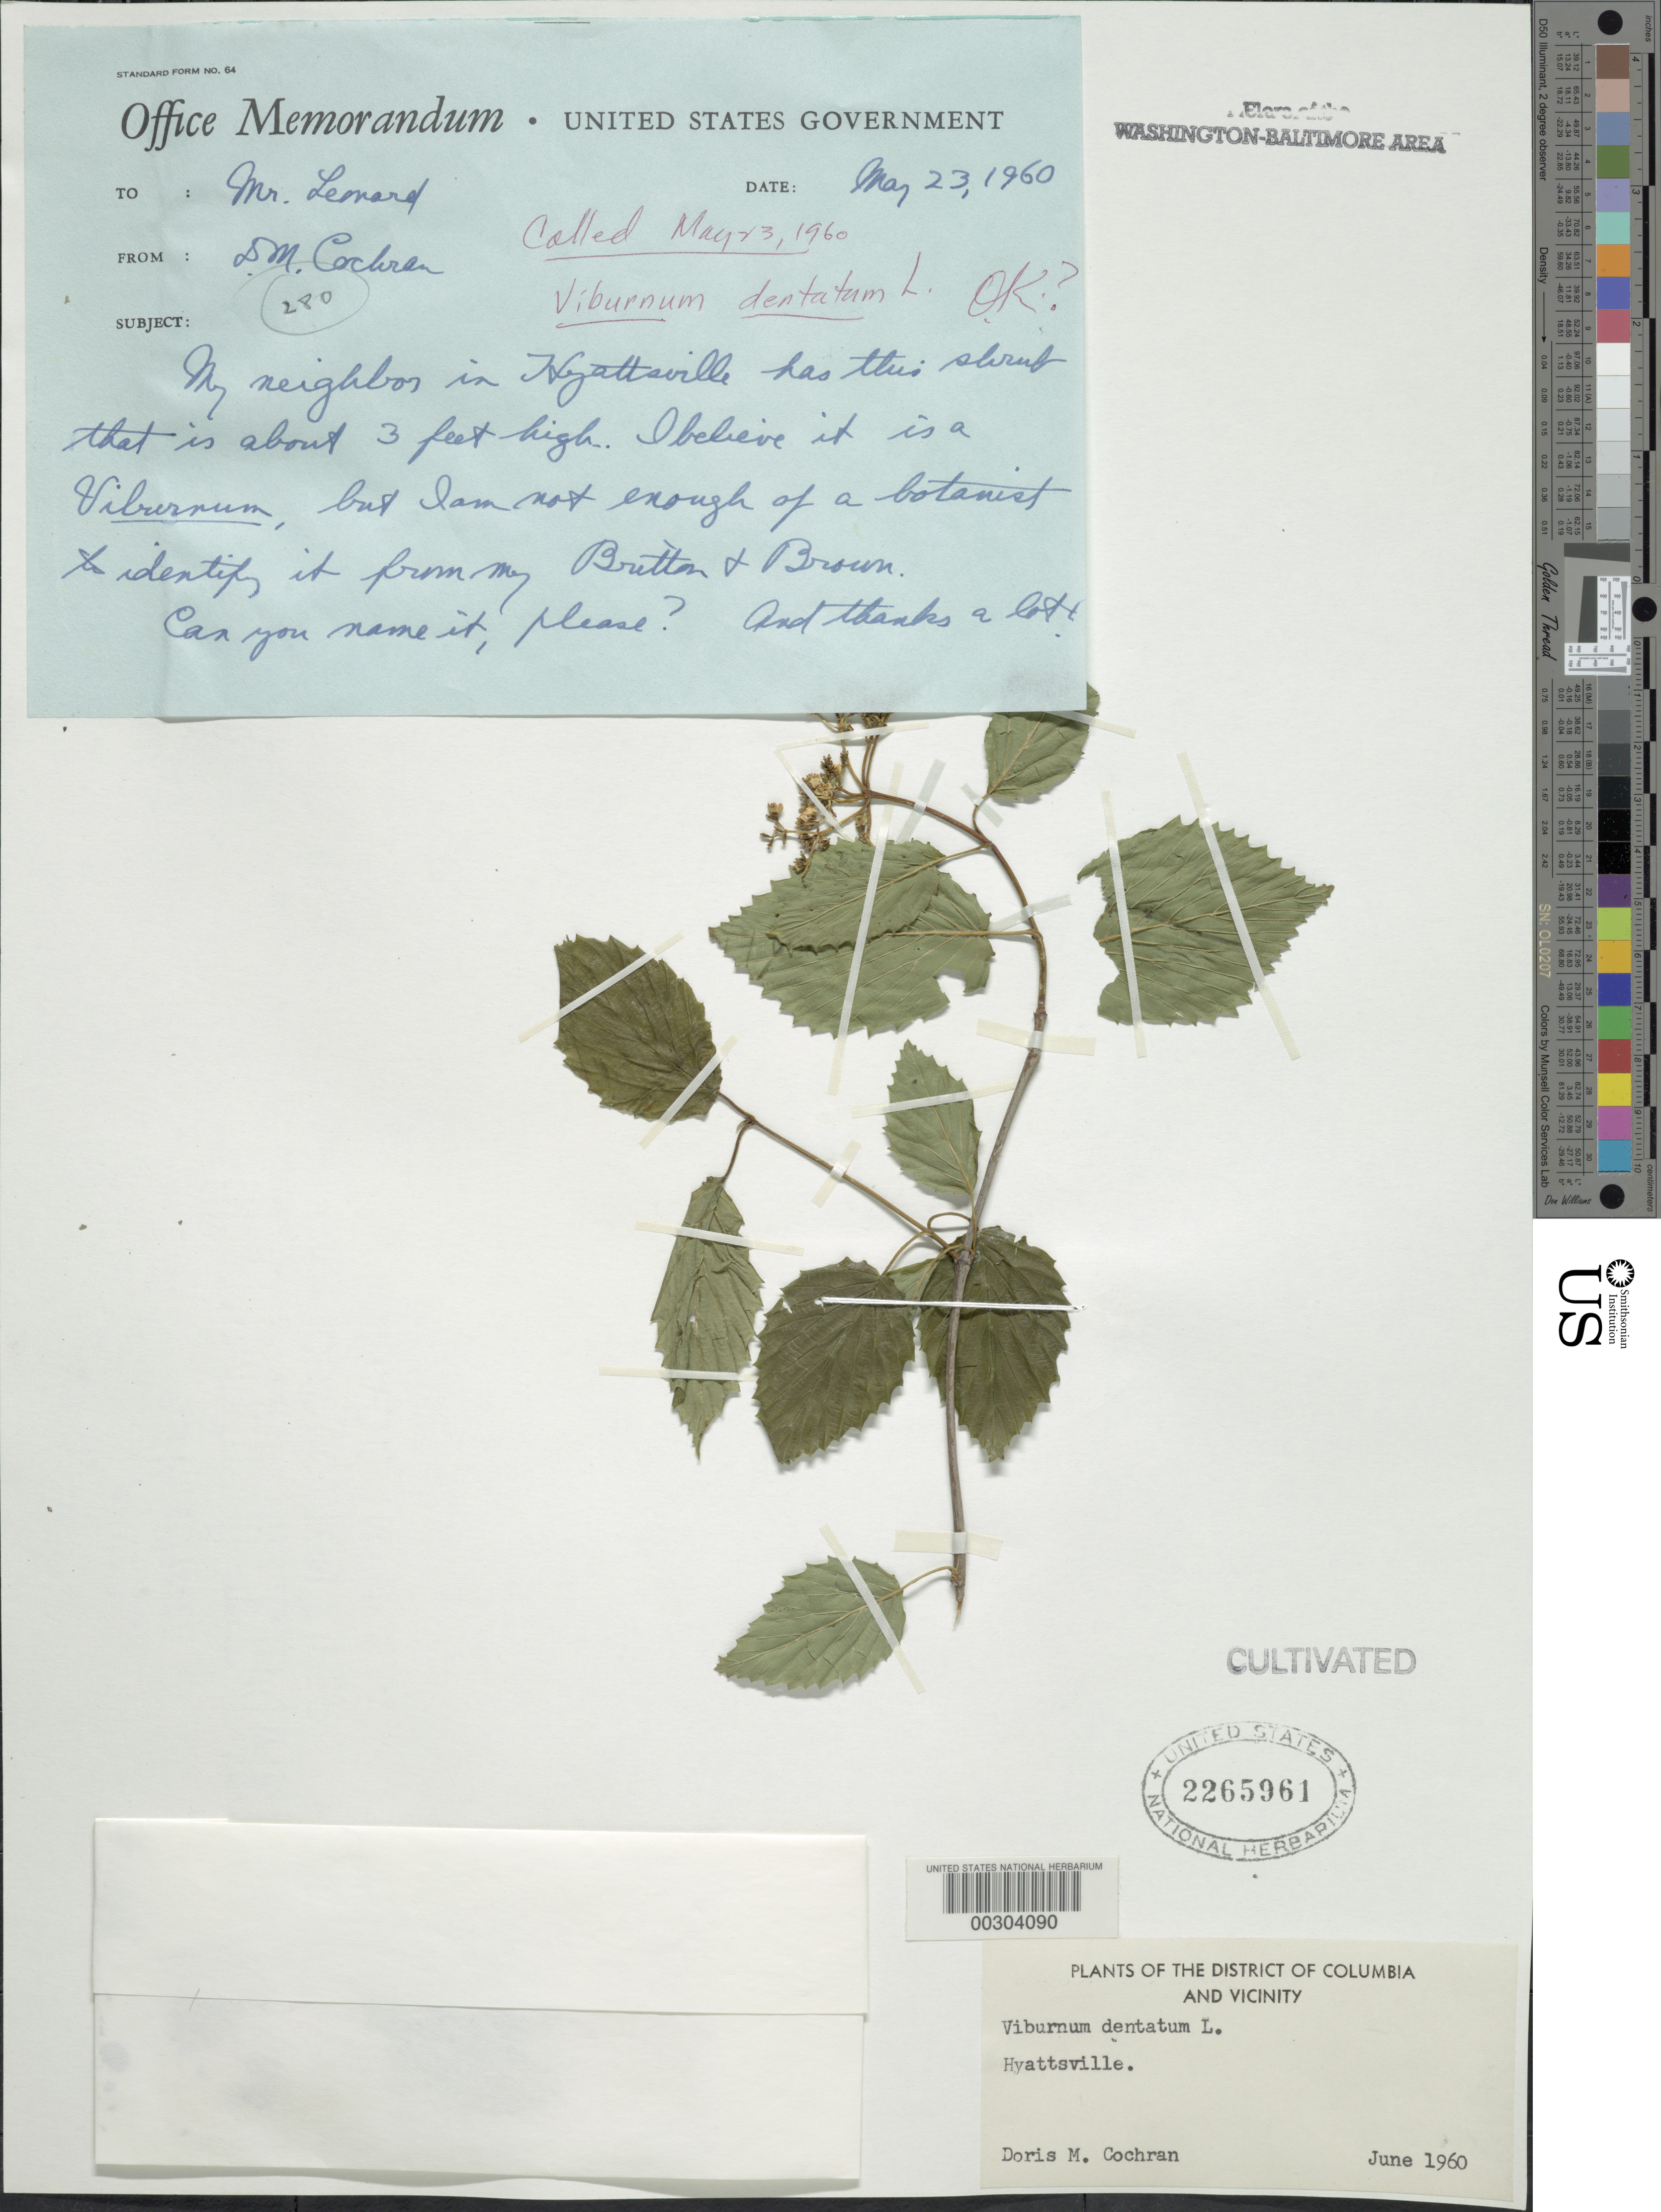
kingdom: Plantae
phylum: Tracheophyta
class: Magnoliopsida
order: Dipsacales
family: Viburnaceae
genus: Viburnum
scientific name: Viburnum dentatum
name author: L.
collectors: D. M. Cochran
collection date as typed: Jun 1960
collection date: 1960-06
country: United States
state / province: Maryland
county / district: Prince George's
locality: Hyattsville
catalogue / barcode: US 2265961